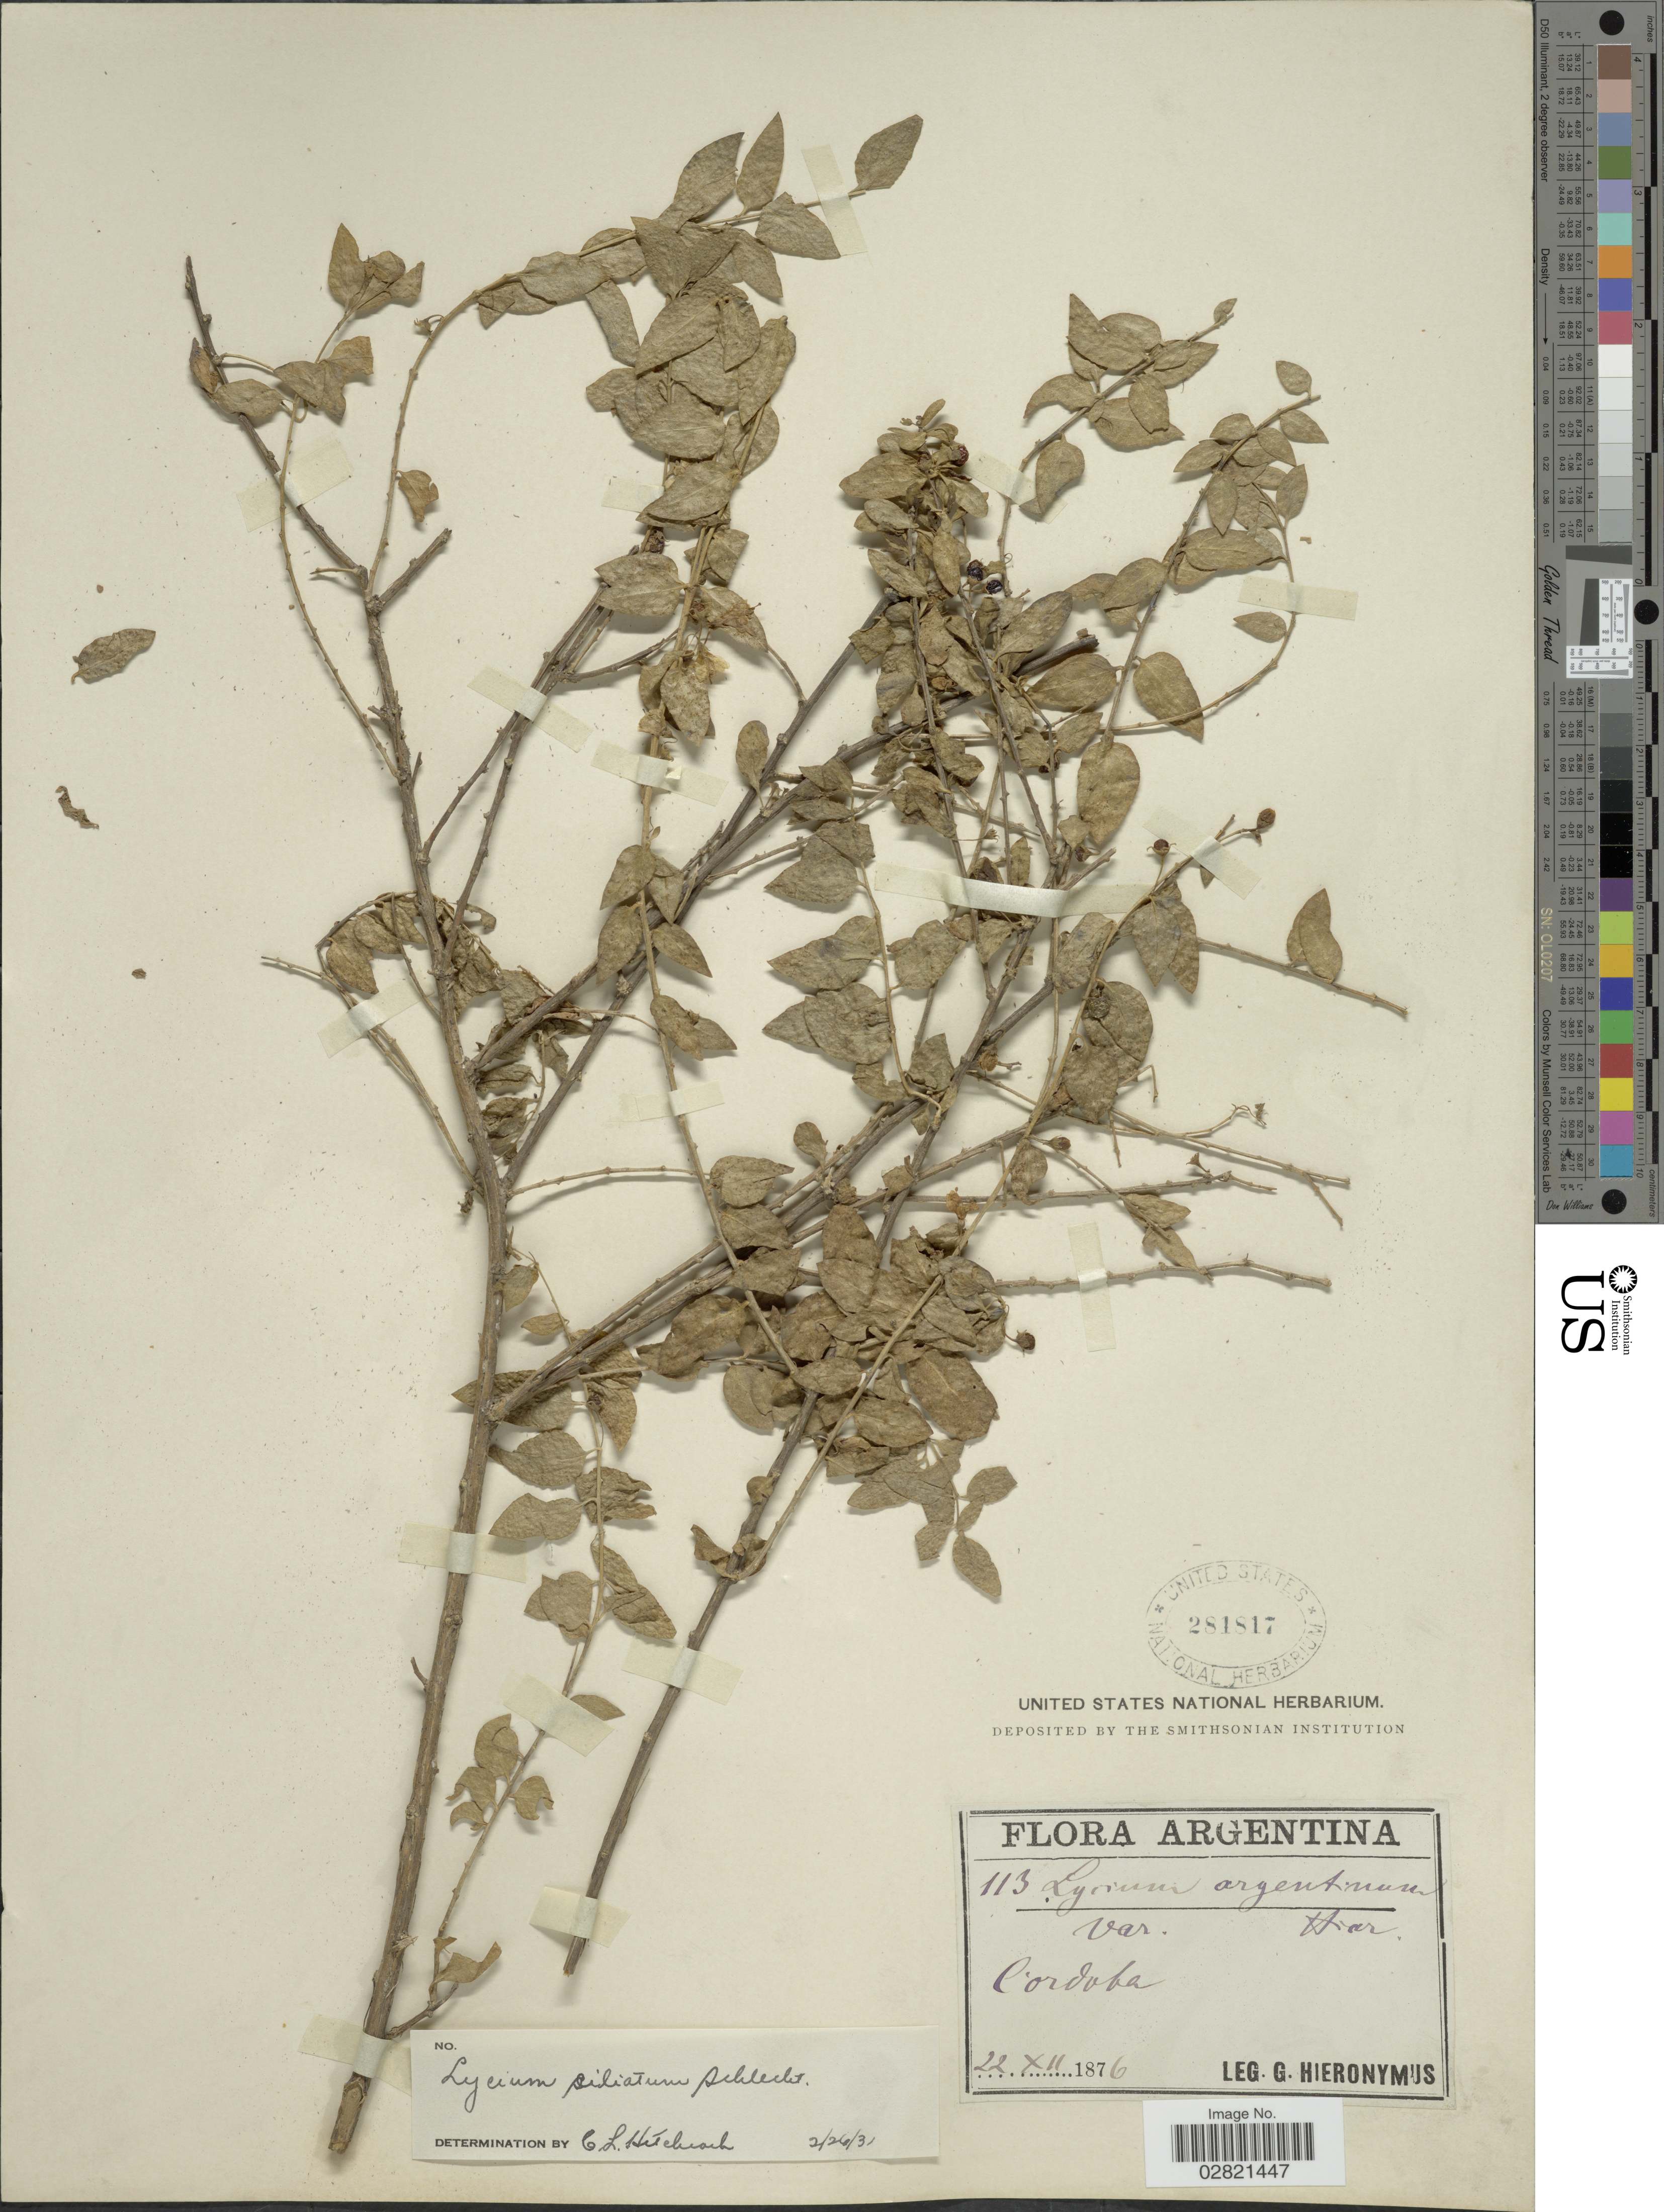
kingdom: Plantae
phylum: Tracheophyta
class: Magnoliopsida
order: Solanales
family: Solanaceae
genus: Lycium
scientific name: Lycium ciliatum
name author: Schltdl.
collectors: G. H. Hieronymus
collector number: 113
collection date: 1876-12-22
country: Argentina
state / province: Cordoba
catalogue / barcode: US 281817